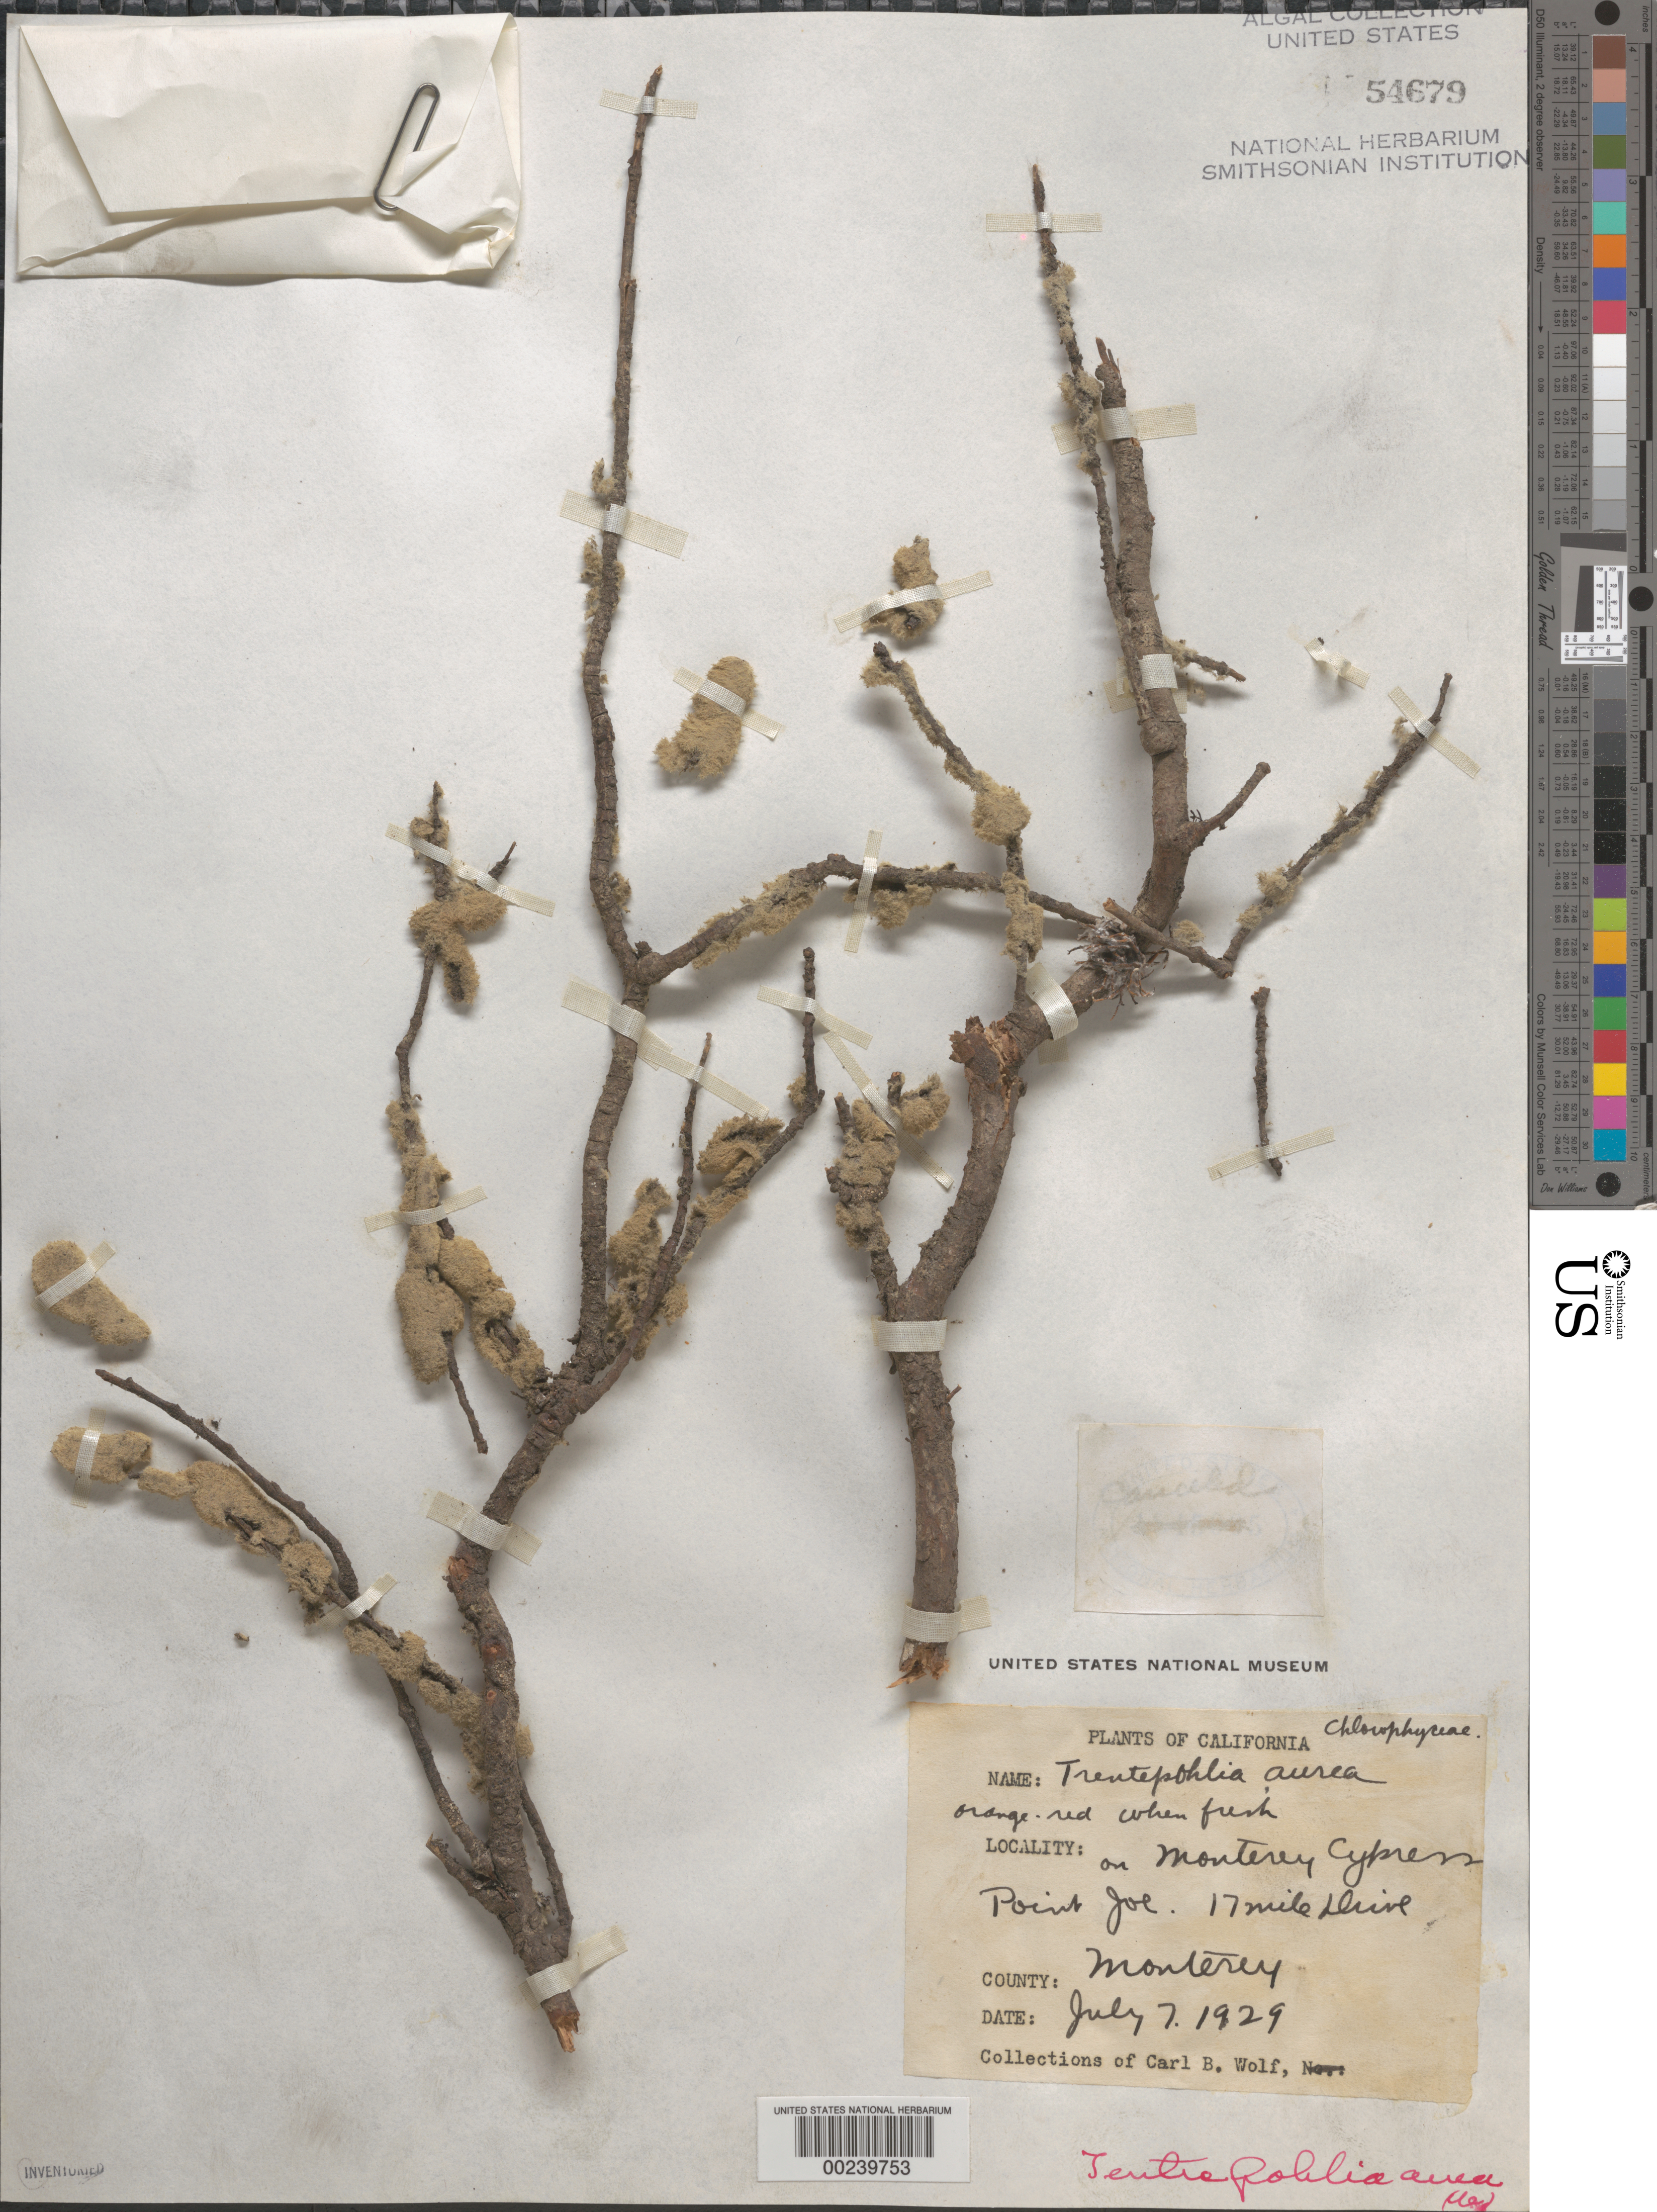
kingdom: Plantae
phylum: Chlorophyta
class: Ulvophyceae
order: Trentepohliales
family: Trentepohliaceae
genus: Trentepohlia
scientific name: Trentepohlia aurea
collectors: C. B. Wolf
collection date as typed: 07 Jul 1929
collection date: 1929-07-07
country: United States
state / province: California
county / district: Monterey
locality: Point Joe, 17 Mile Drive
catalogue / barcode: US 54679